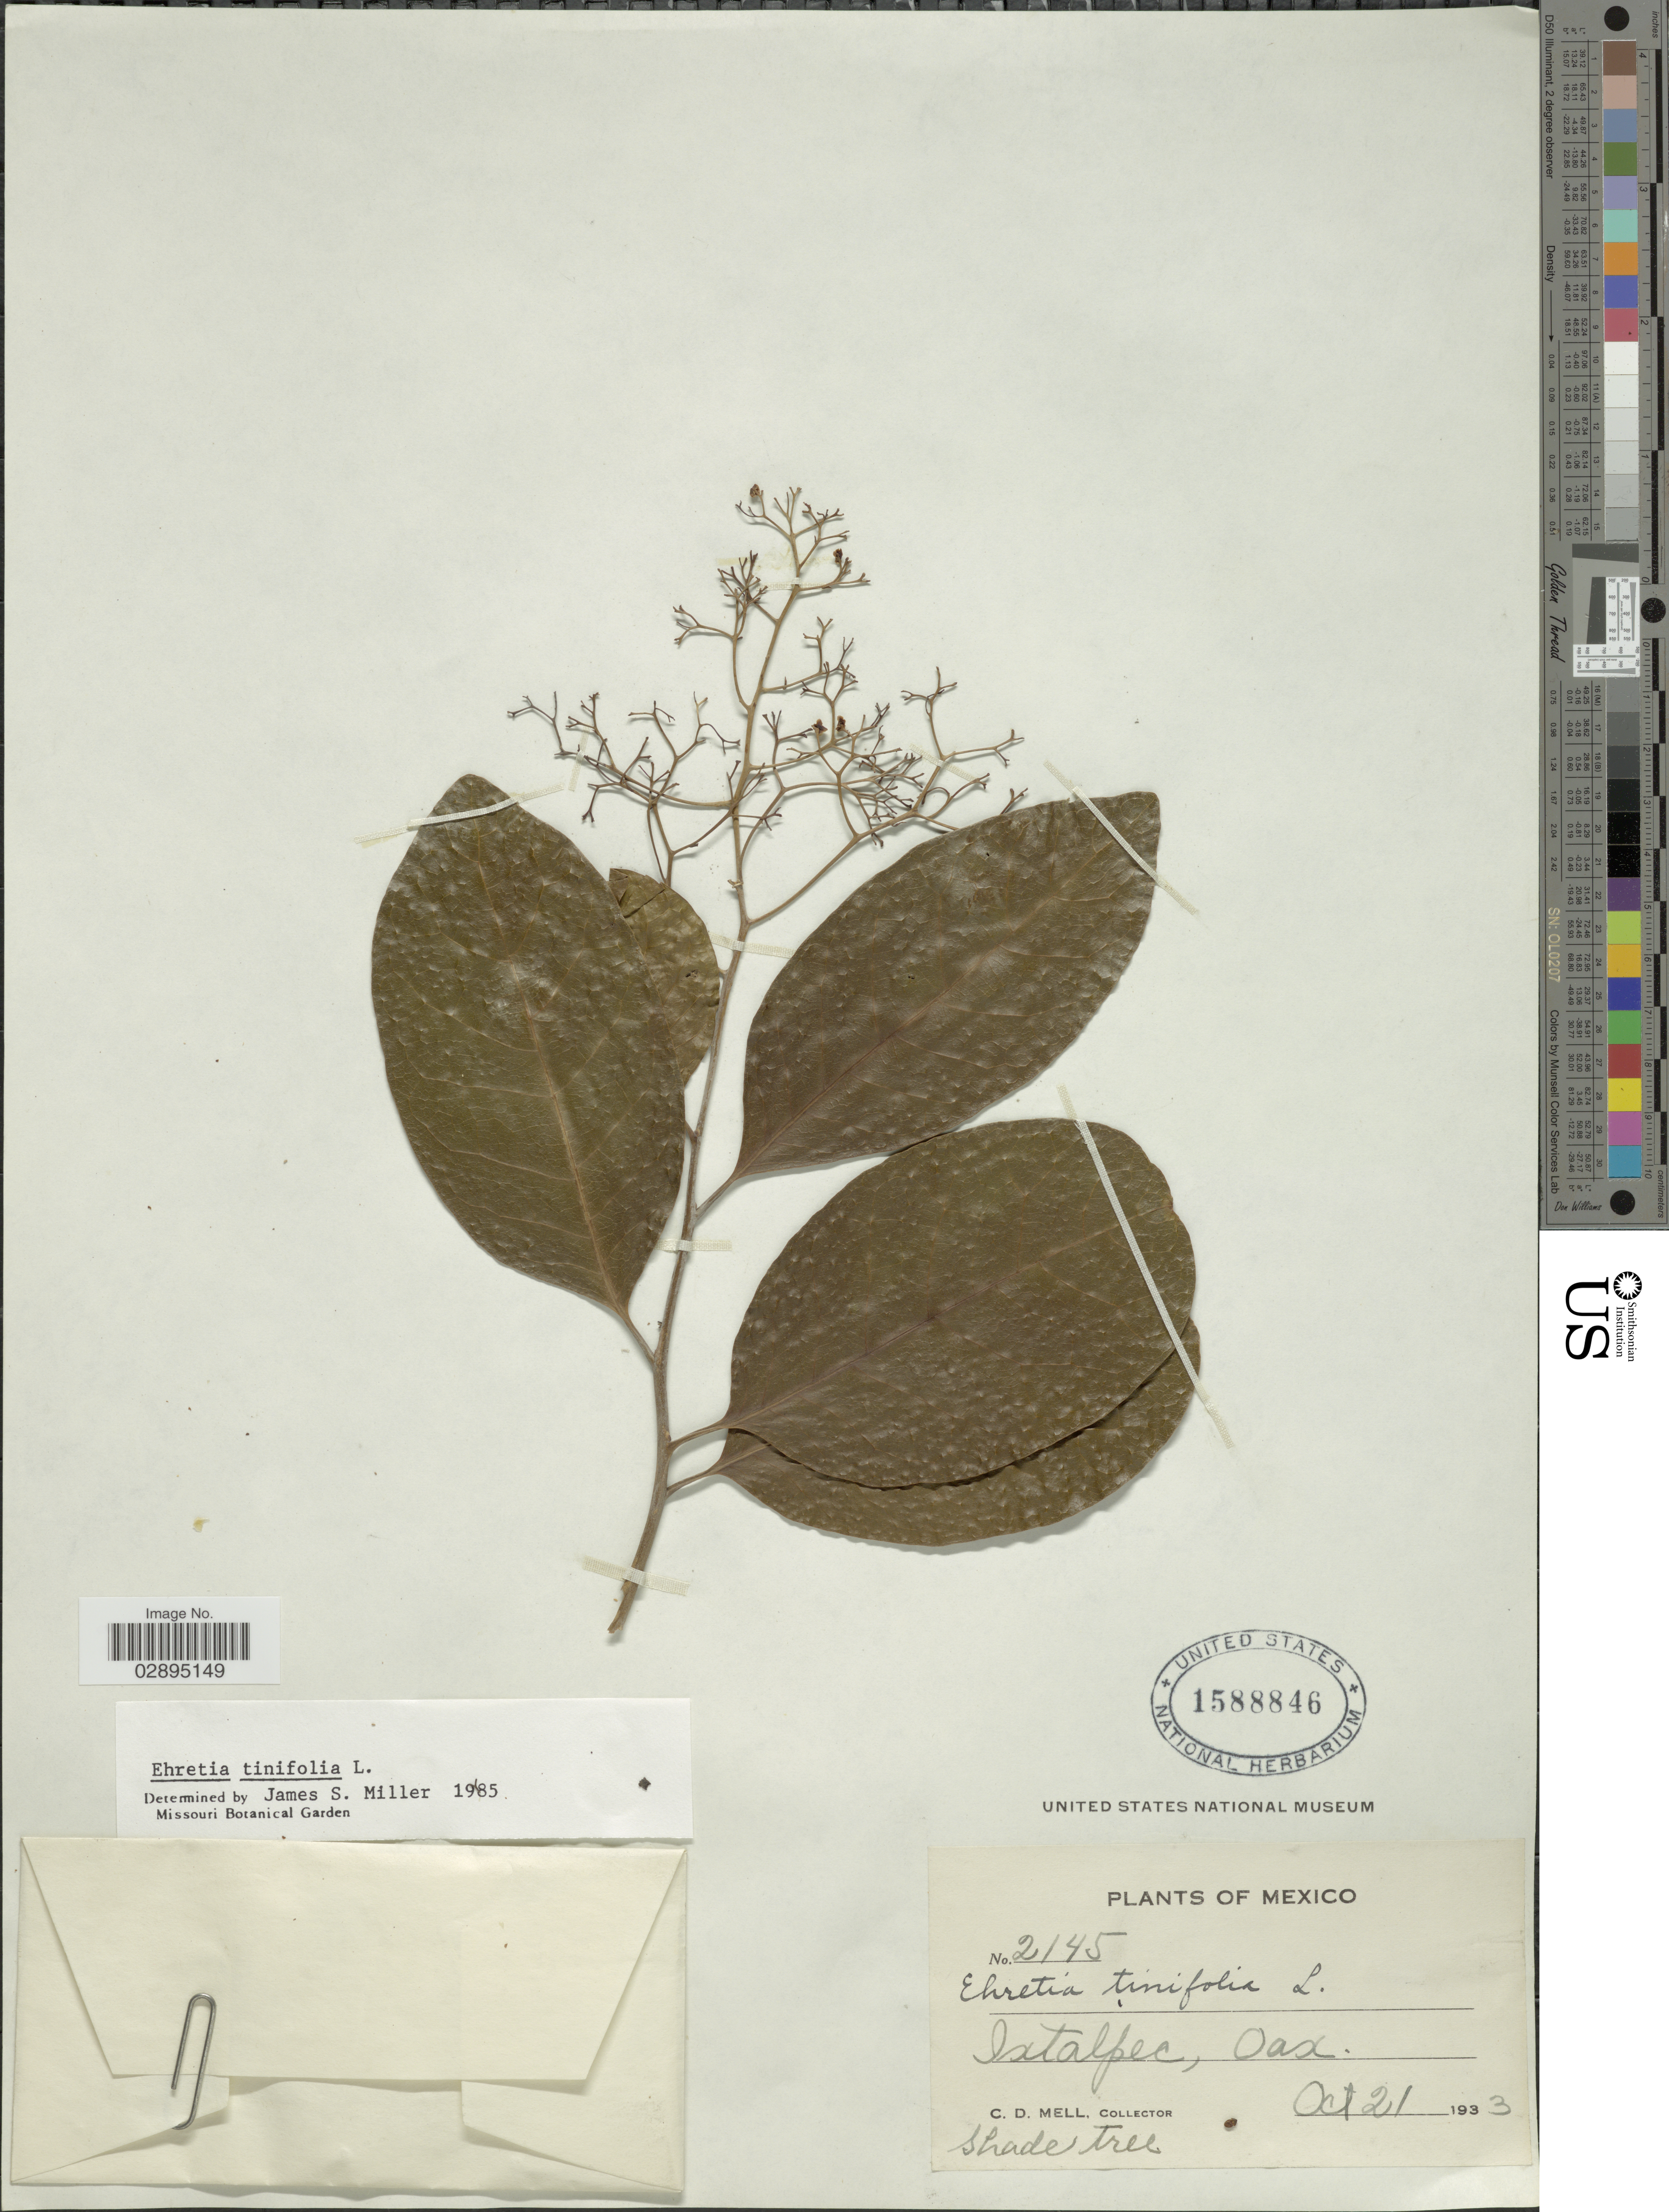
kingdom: Plantae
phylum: Tracheophyta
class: Magnoliopsida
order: Boraginales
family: Ehretiaceae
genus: Ehretia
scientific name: Ehretia tinifolia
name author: L.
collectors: C. D. Mell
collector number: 2145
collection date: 1933-10-21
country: Mexico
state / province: Oaxaca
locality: Ixtalpec.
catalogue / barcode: US 1588846